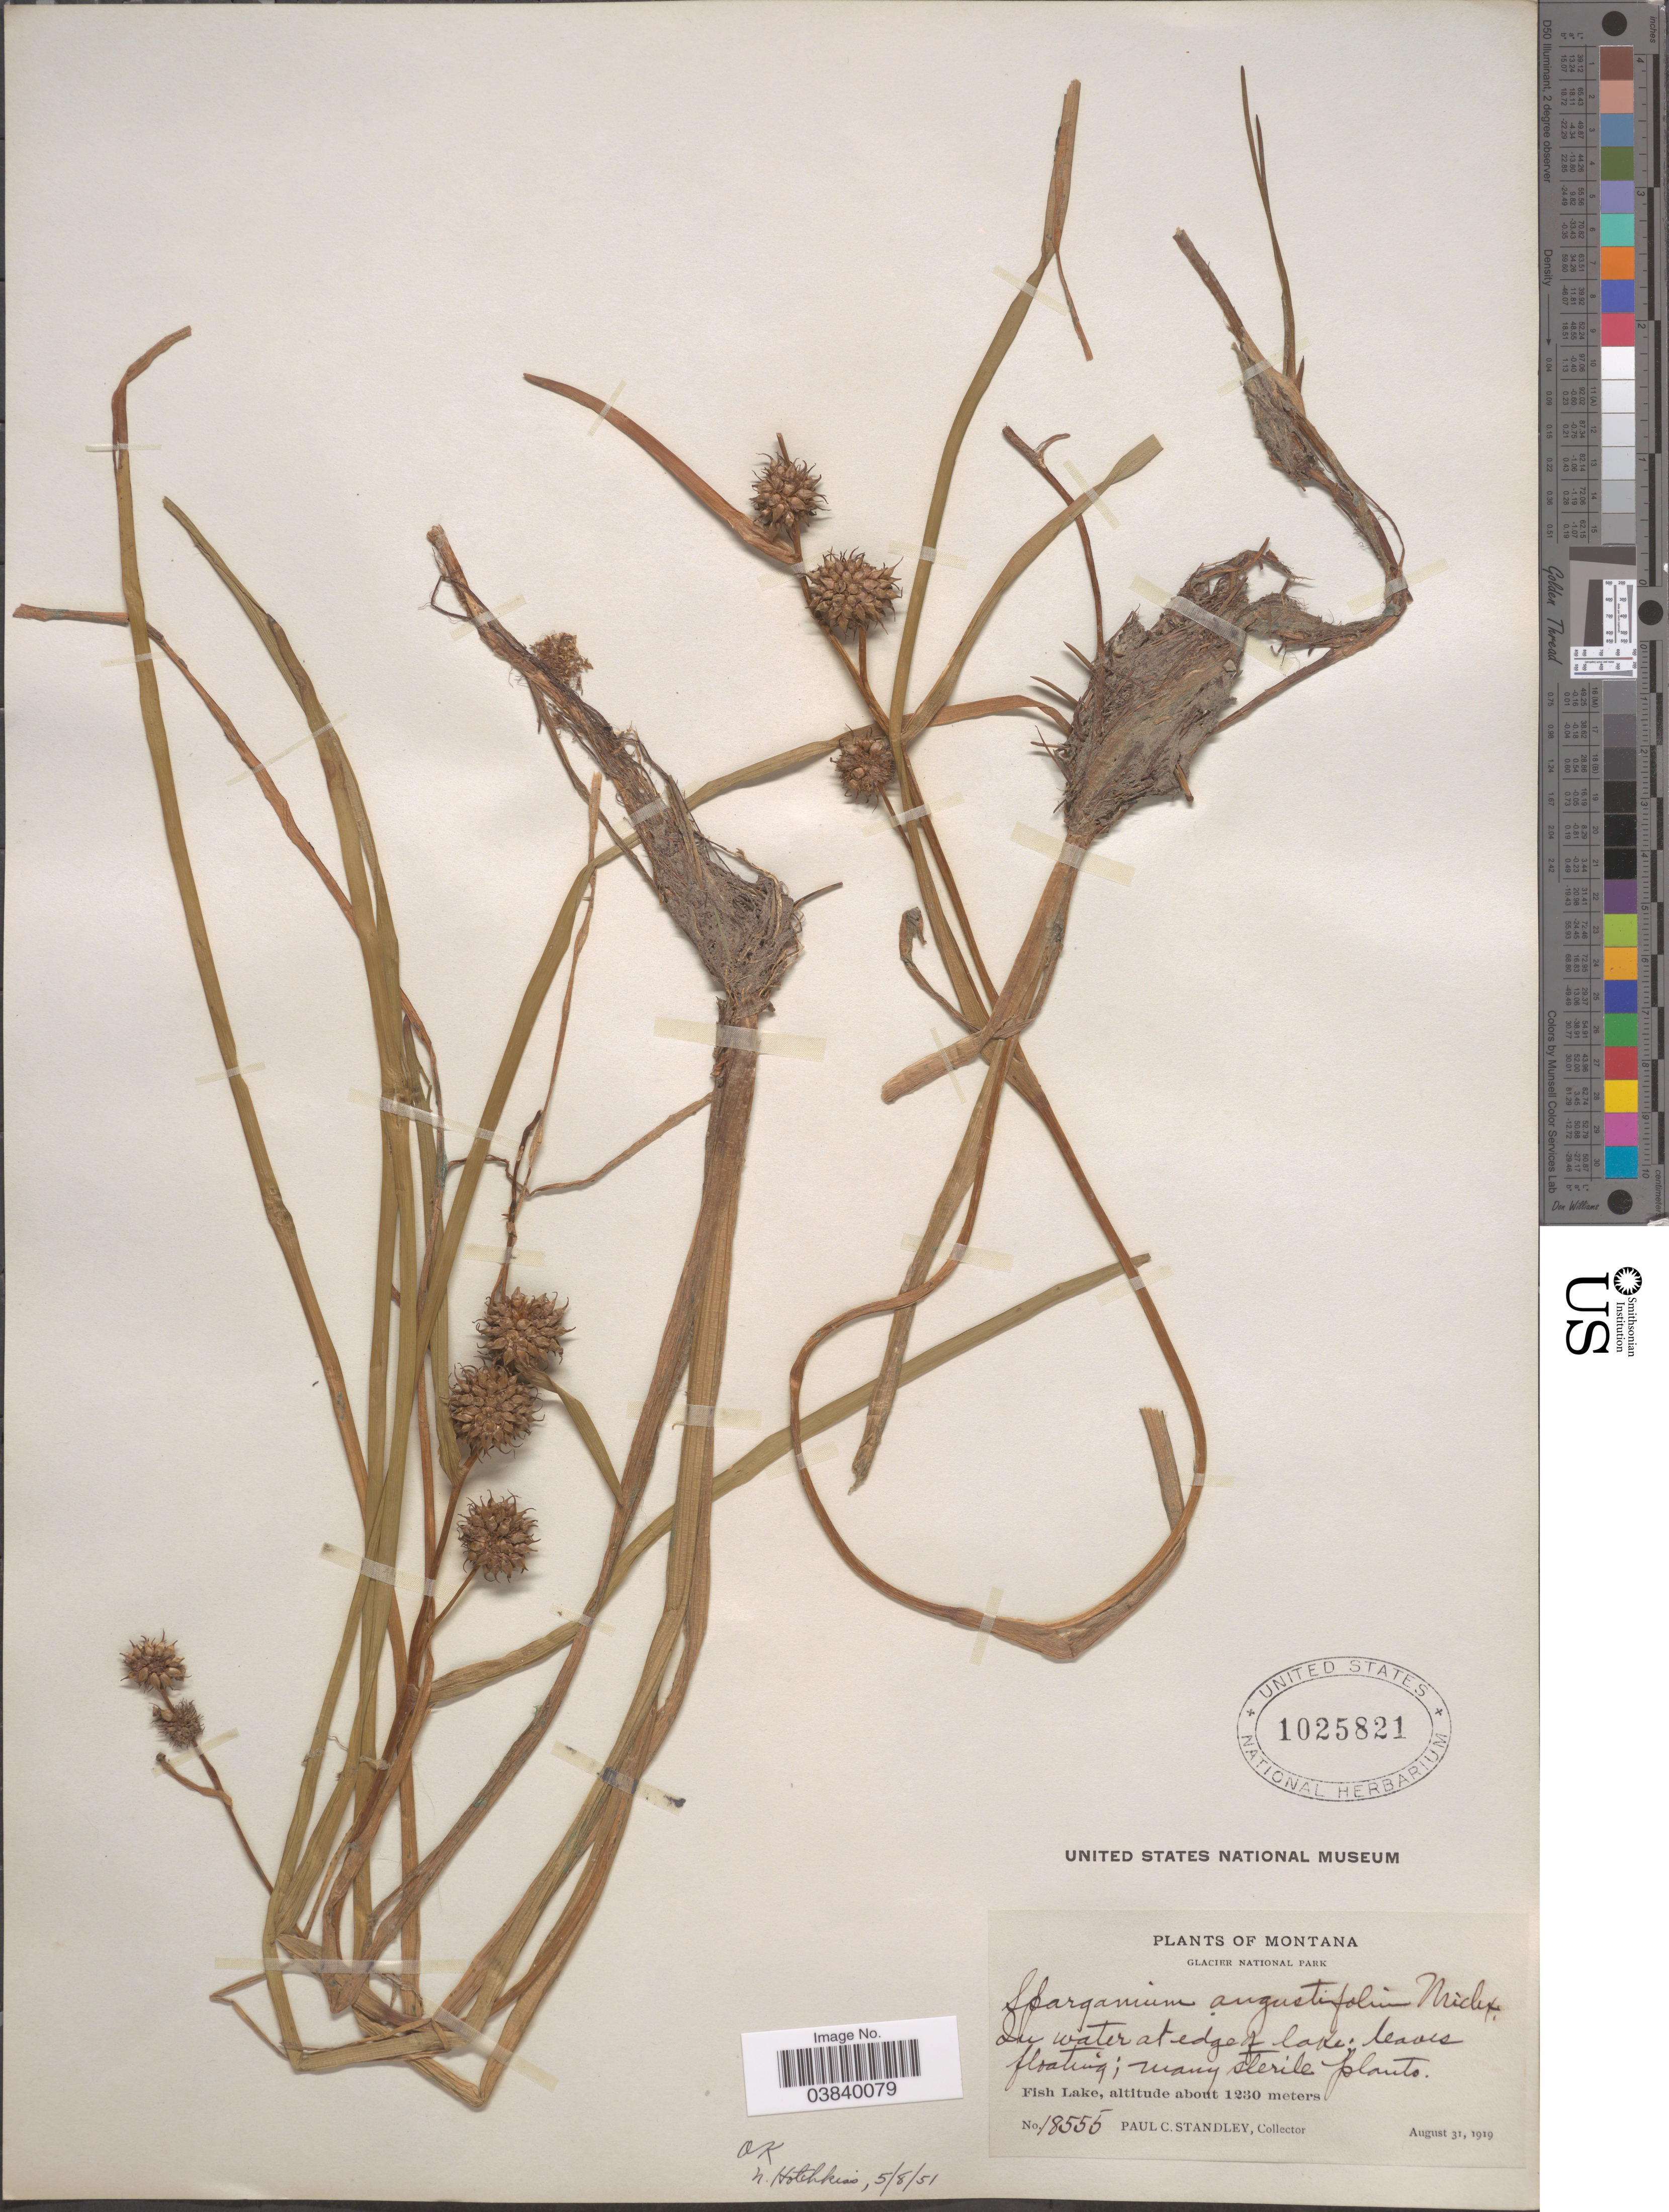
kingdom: Plantae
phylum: Tracheophyta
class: Liliopsida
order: Poales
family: Typhaceae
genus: Sparganium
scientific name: Sparganium angustifolium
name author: Michx.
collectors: P. C. Standley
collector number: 18555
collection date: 1919-08-31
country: United States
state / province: Montana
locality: Glacier National Park. In water at edge of lake; Fish Lake.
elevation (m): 1230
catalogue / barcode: US 1025821